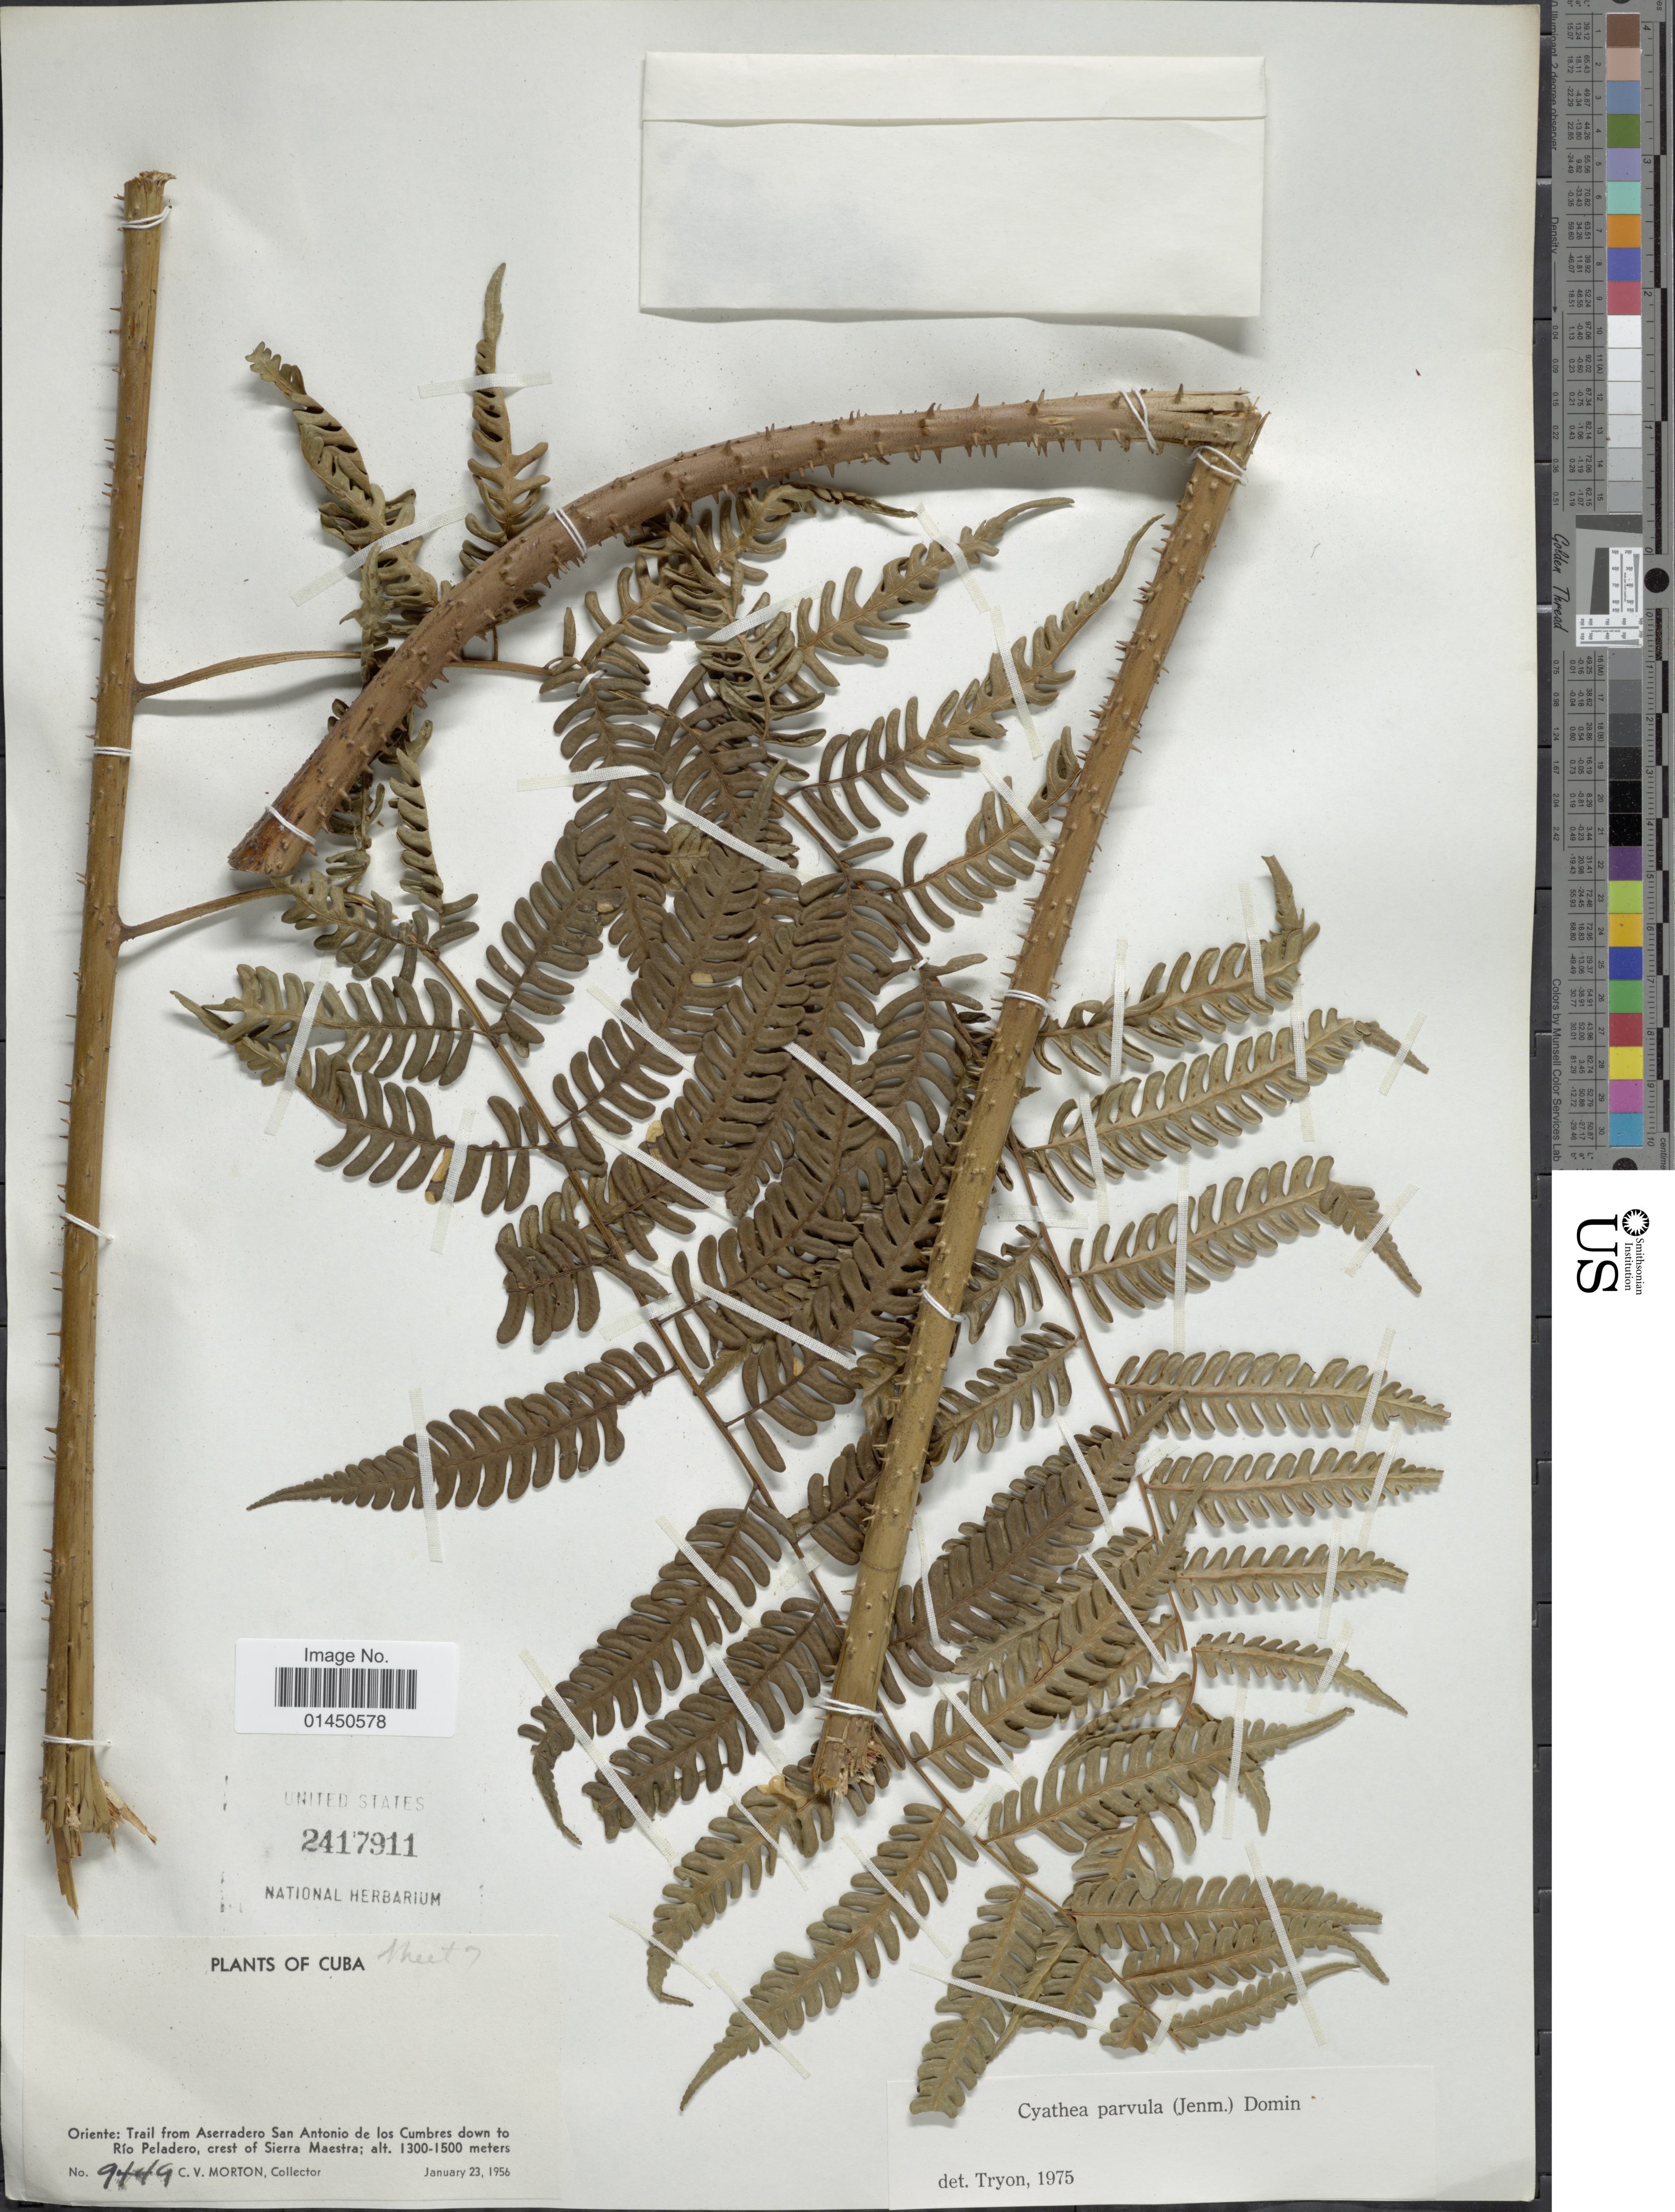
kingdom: Plantae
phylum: Tracheophyta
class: Polypodiopsida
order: Cyatheales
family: Cyatheaceae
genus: Cyathea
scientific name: Cyathea parvula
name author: (Jenman) Domin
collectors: C. V. Morton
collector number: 9449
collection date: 1956-01-23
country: Cuba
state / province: Oriente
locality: Trail from Aserradero San Antonio de los Cumbres down to Rio Peladero, crest of Sierra Maestra.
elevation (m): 1300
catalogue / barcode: US 2417911